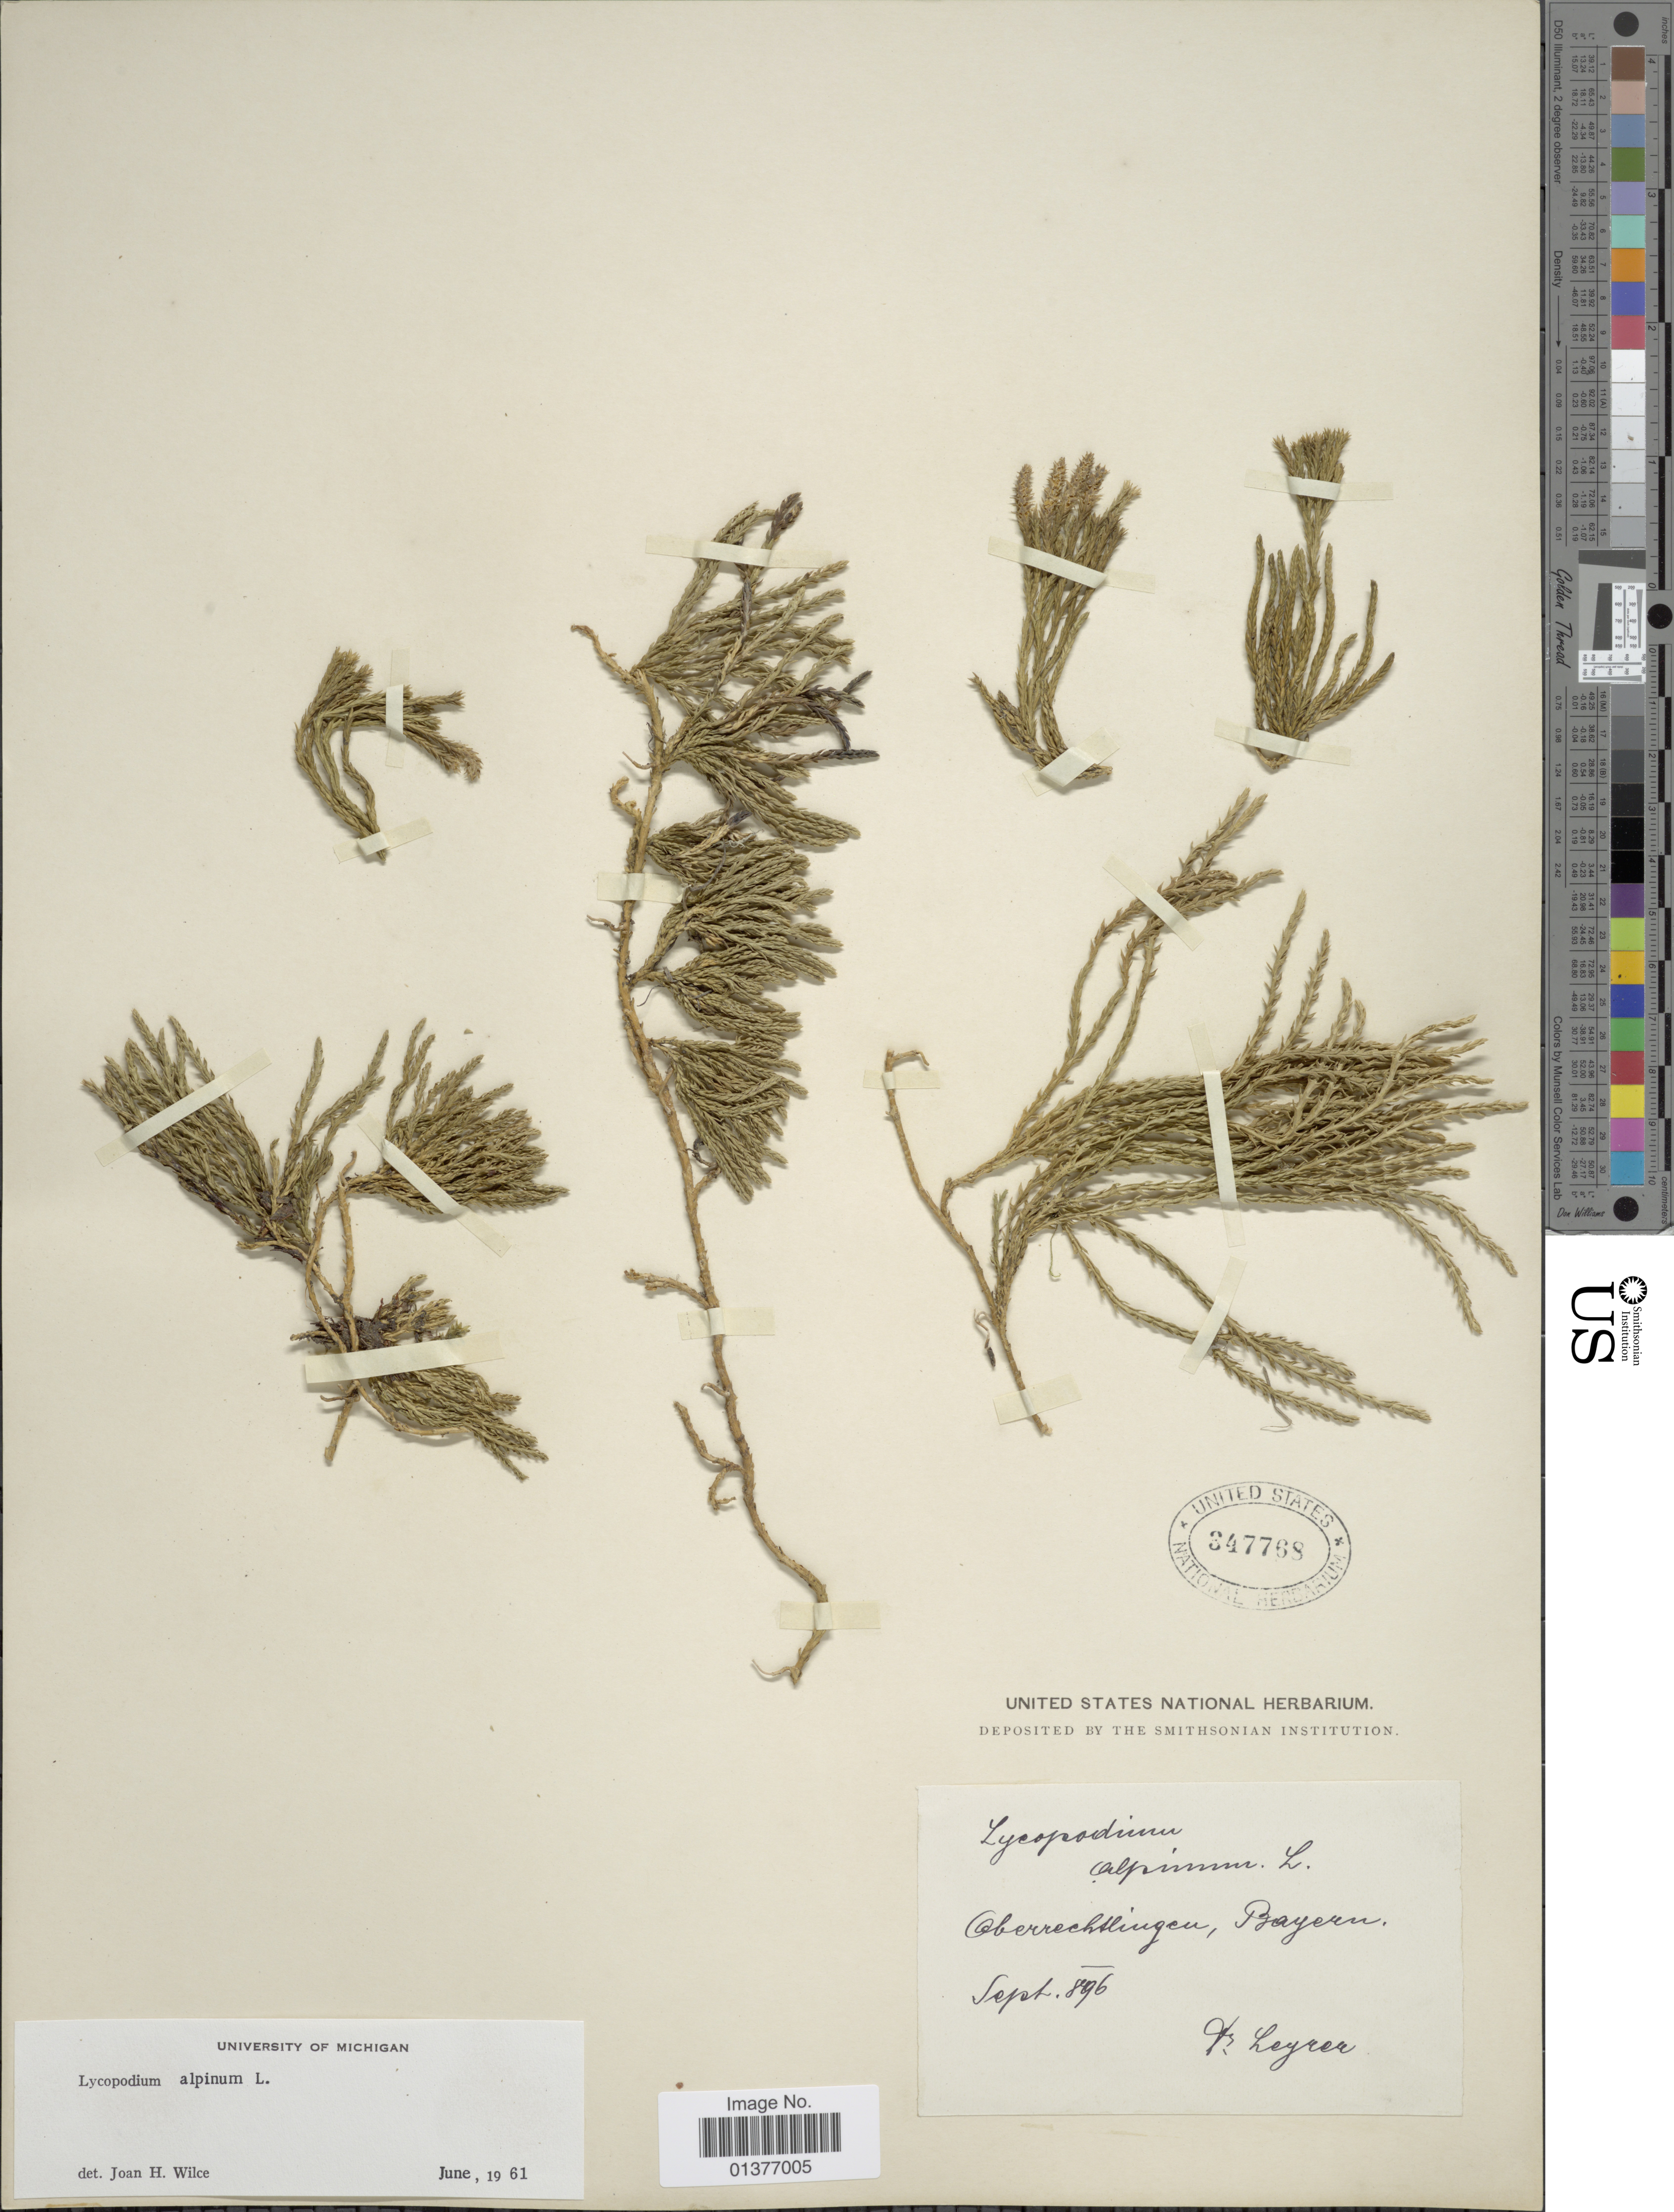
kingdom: Plantae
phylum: Tracheophyta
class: Lycopodiopsida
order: Lycopodiales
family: Lycopodiaceae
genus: Diphasiastrum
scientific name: Diphasiastrum alpinum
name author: (L.) Holub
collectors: V. Leyrer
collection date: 1896-09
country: Germany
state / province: Bayern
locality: Oberrechtlingen [interpreted]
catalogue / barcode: US 347768